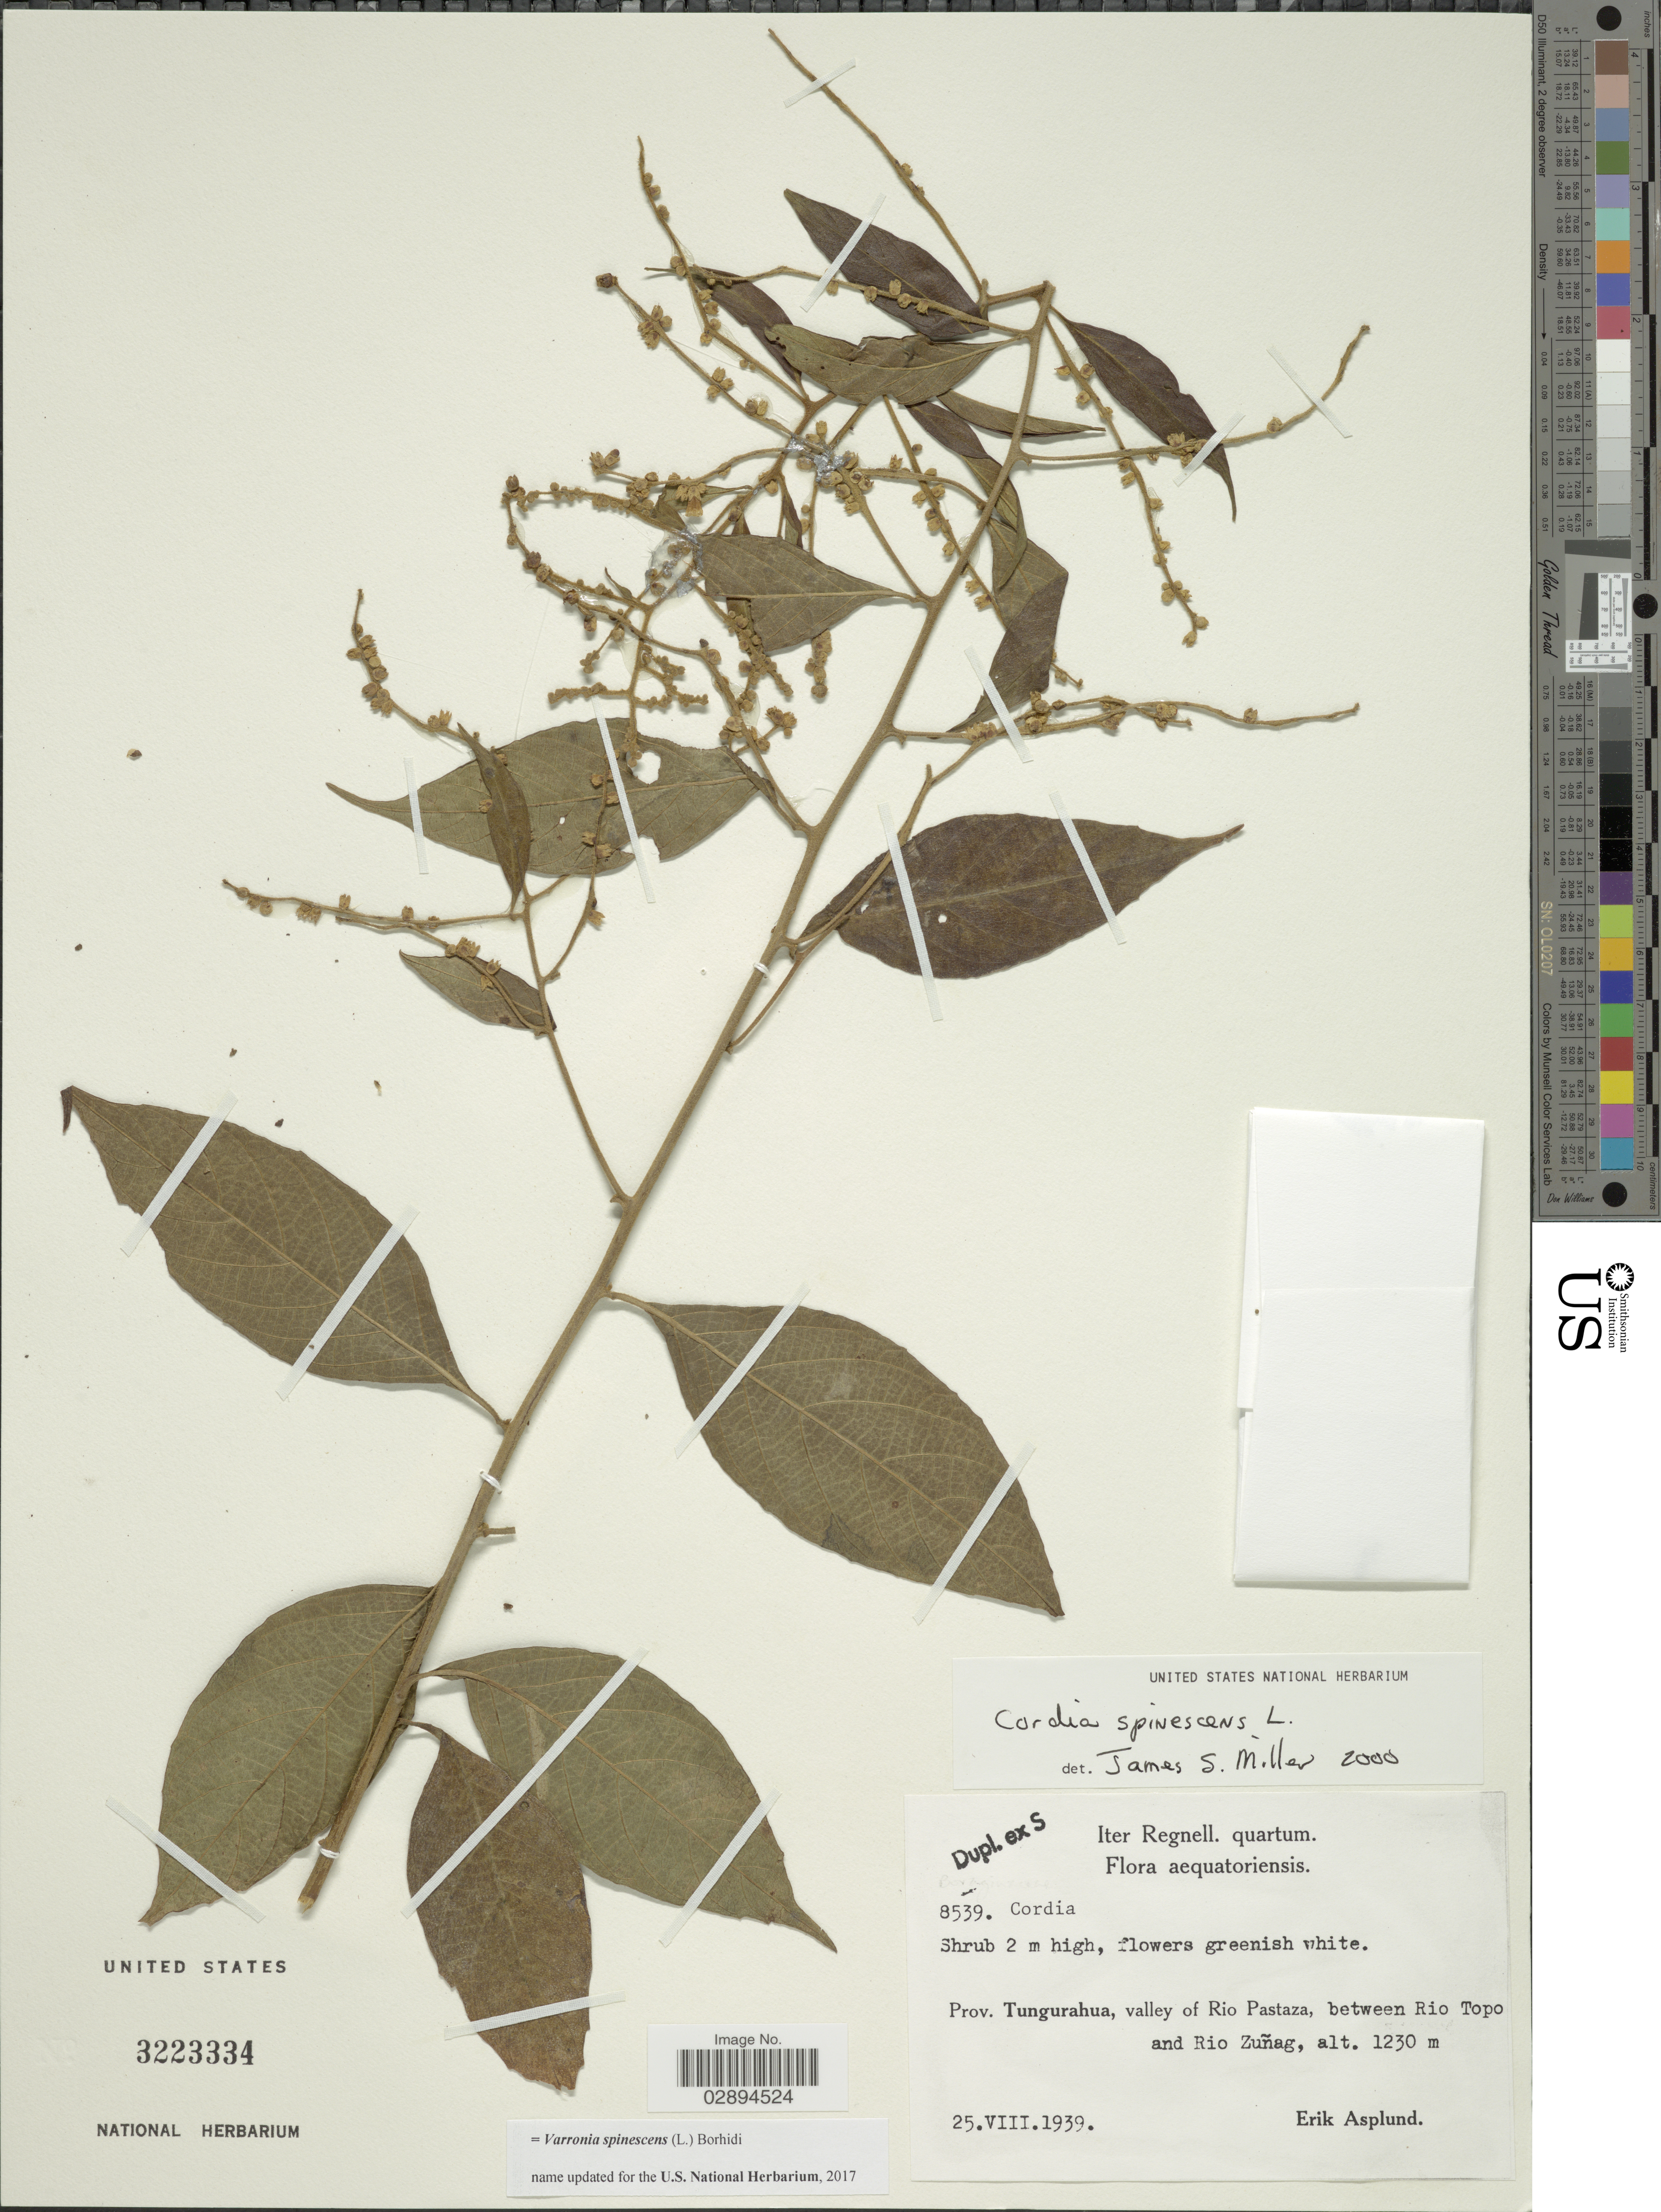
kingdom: Plantae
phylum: Tracheophyta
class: Magnoliopsida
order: Boraginales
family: Cordiaceae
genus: Varronia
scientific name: Varronia spinescens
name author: (L.) Borhidi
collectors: E. Asplund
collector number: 8539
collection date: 1939-08-25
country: Ecuador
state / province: Tungurahua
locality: Aequatoriensis. Prov. Tungurahua, valley of Rio Pastaza, between Rio Topo and Rio Zuñag.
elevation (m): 1230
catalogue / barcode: US 3223334